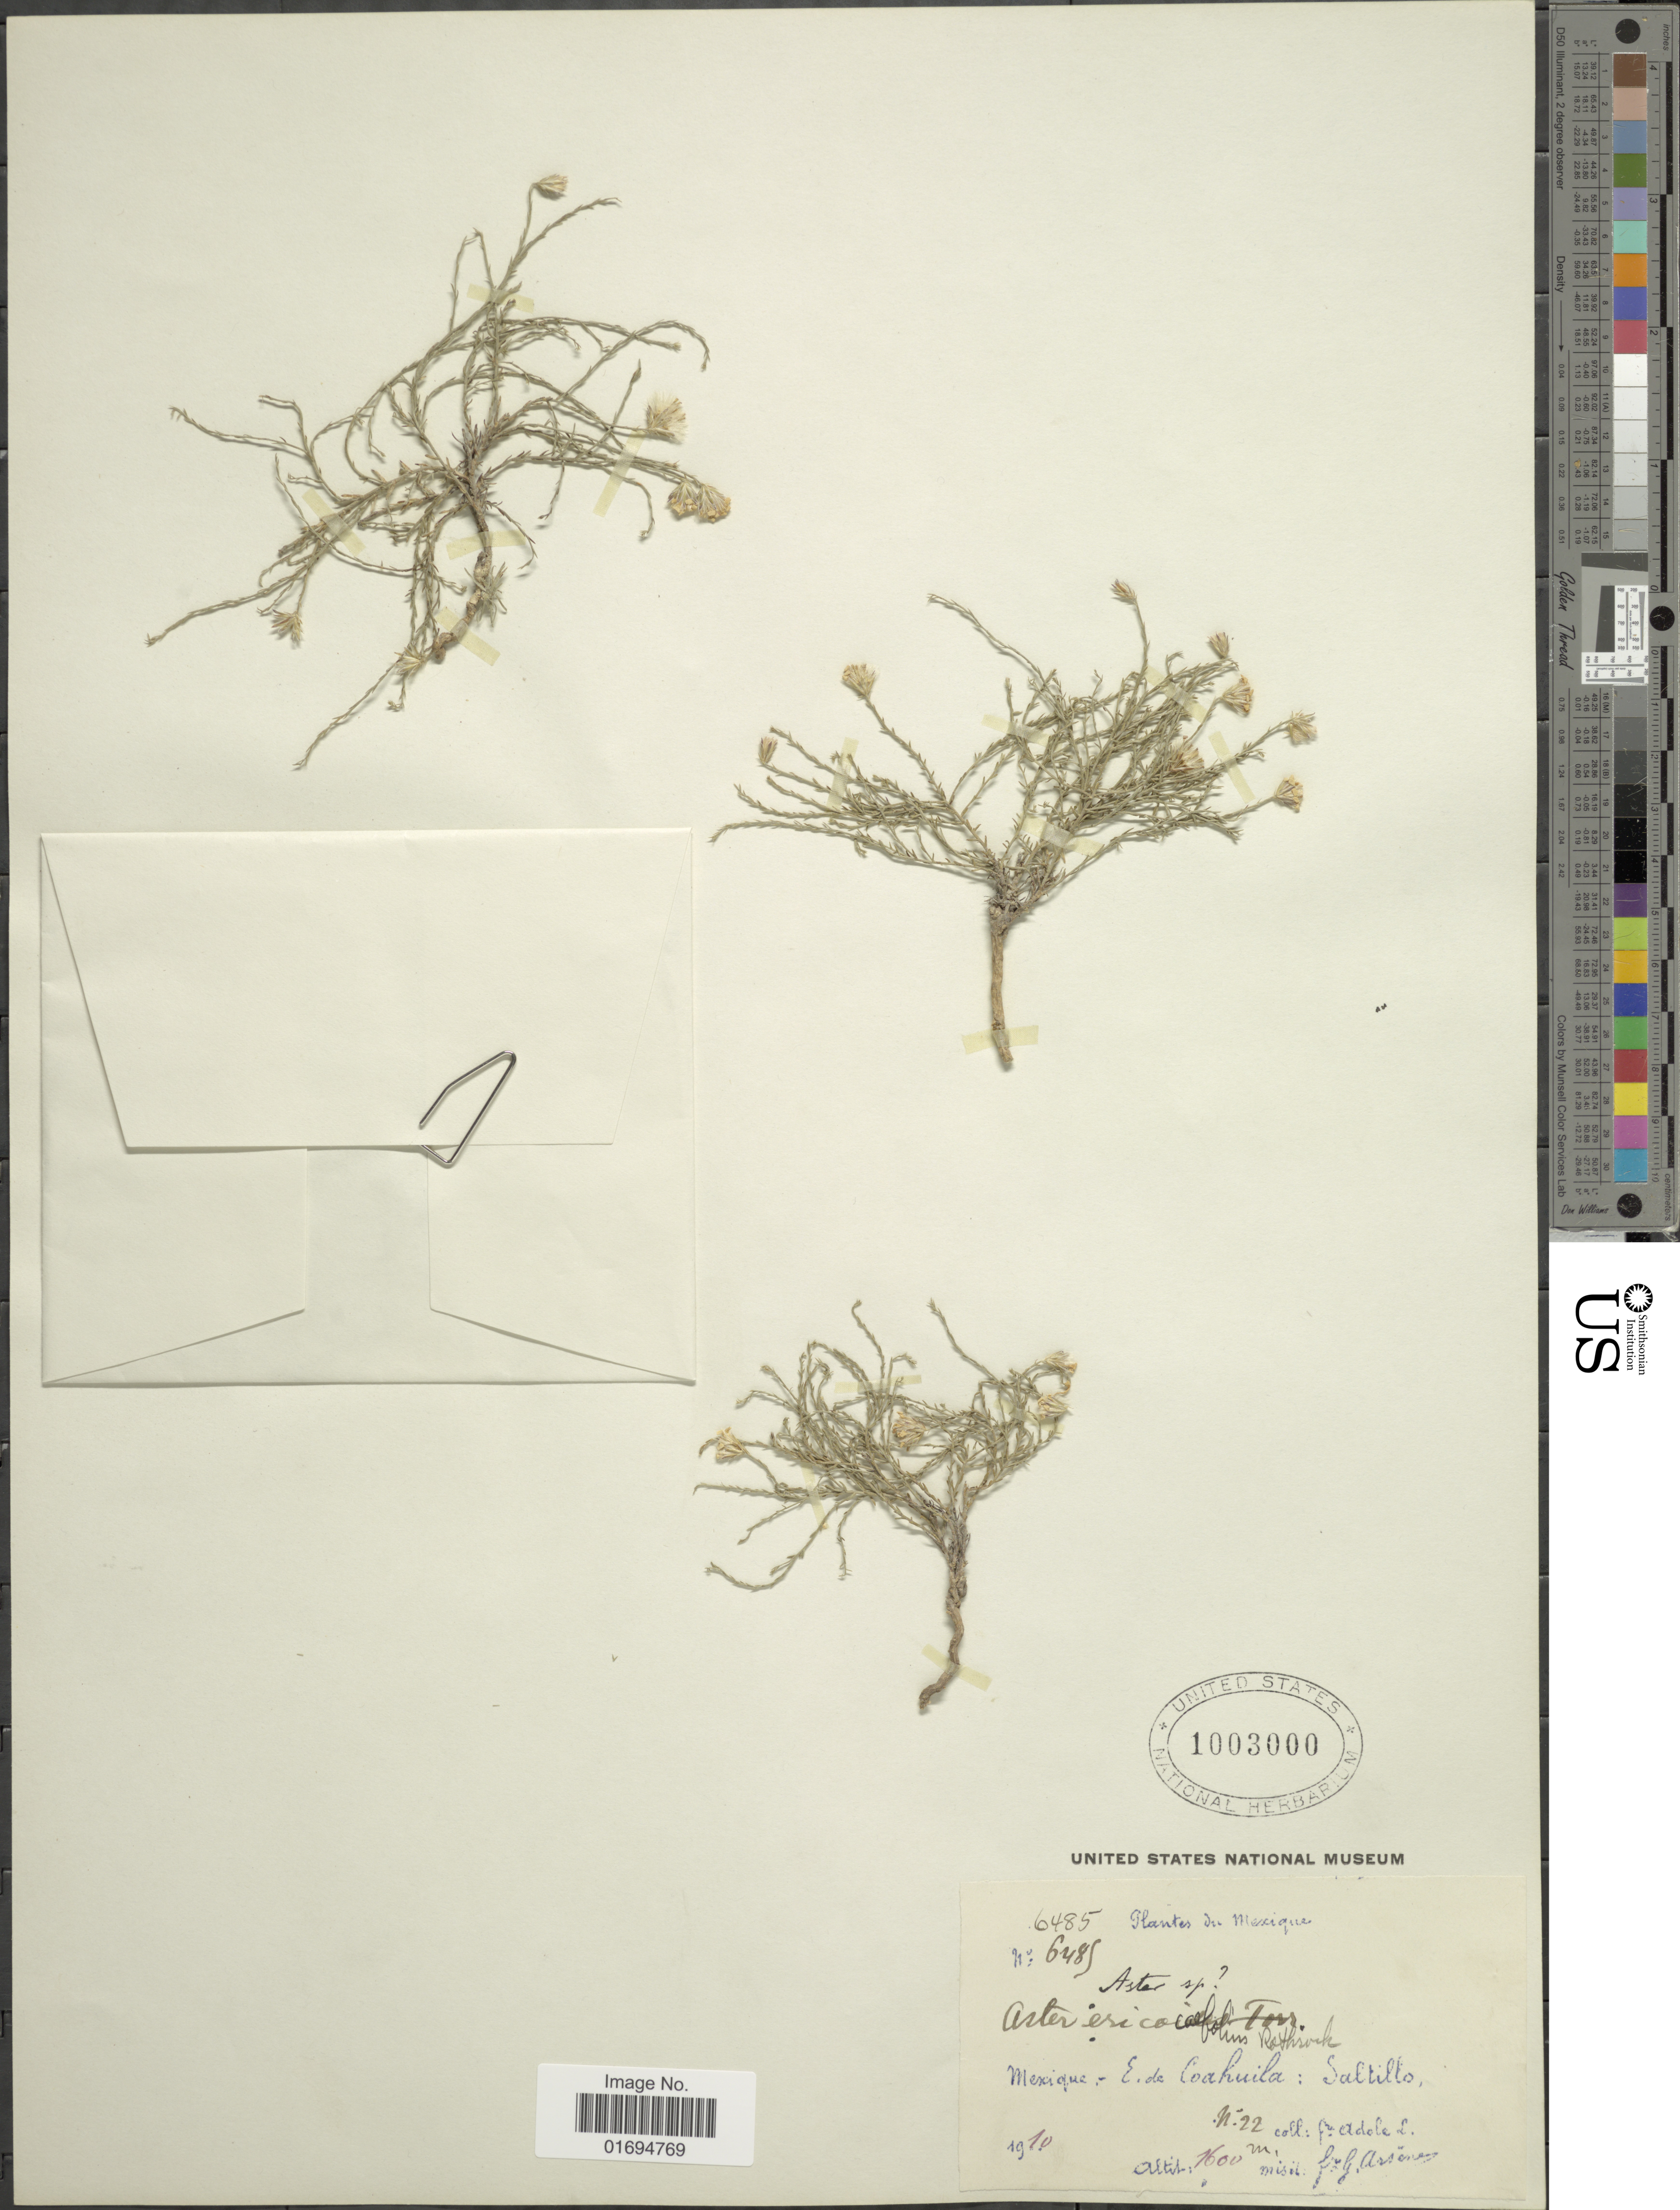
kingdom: Plantae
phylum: Tracheophyta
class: Magnoliopsida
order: Asterales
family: Asteraceae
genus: Chaetopappa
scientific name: Chaetopappa ericoides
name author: (Torr.) G.L. Nesom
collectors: Bro. G. Arsène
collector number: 6485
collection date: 1910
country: Mexico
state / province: Coahuila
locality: Mexique- E. de Coahuila: Saltillo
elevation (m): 1600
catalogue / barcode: US 1003000